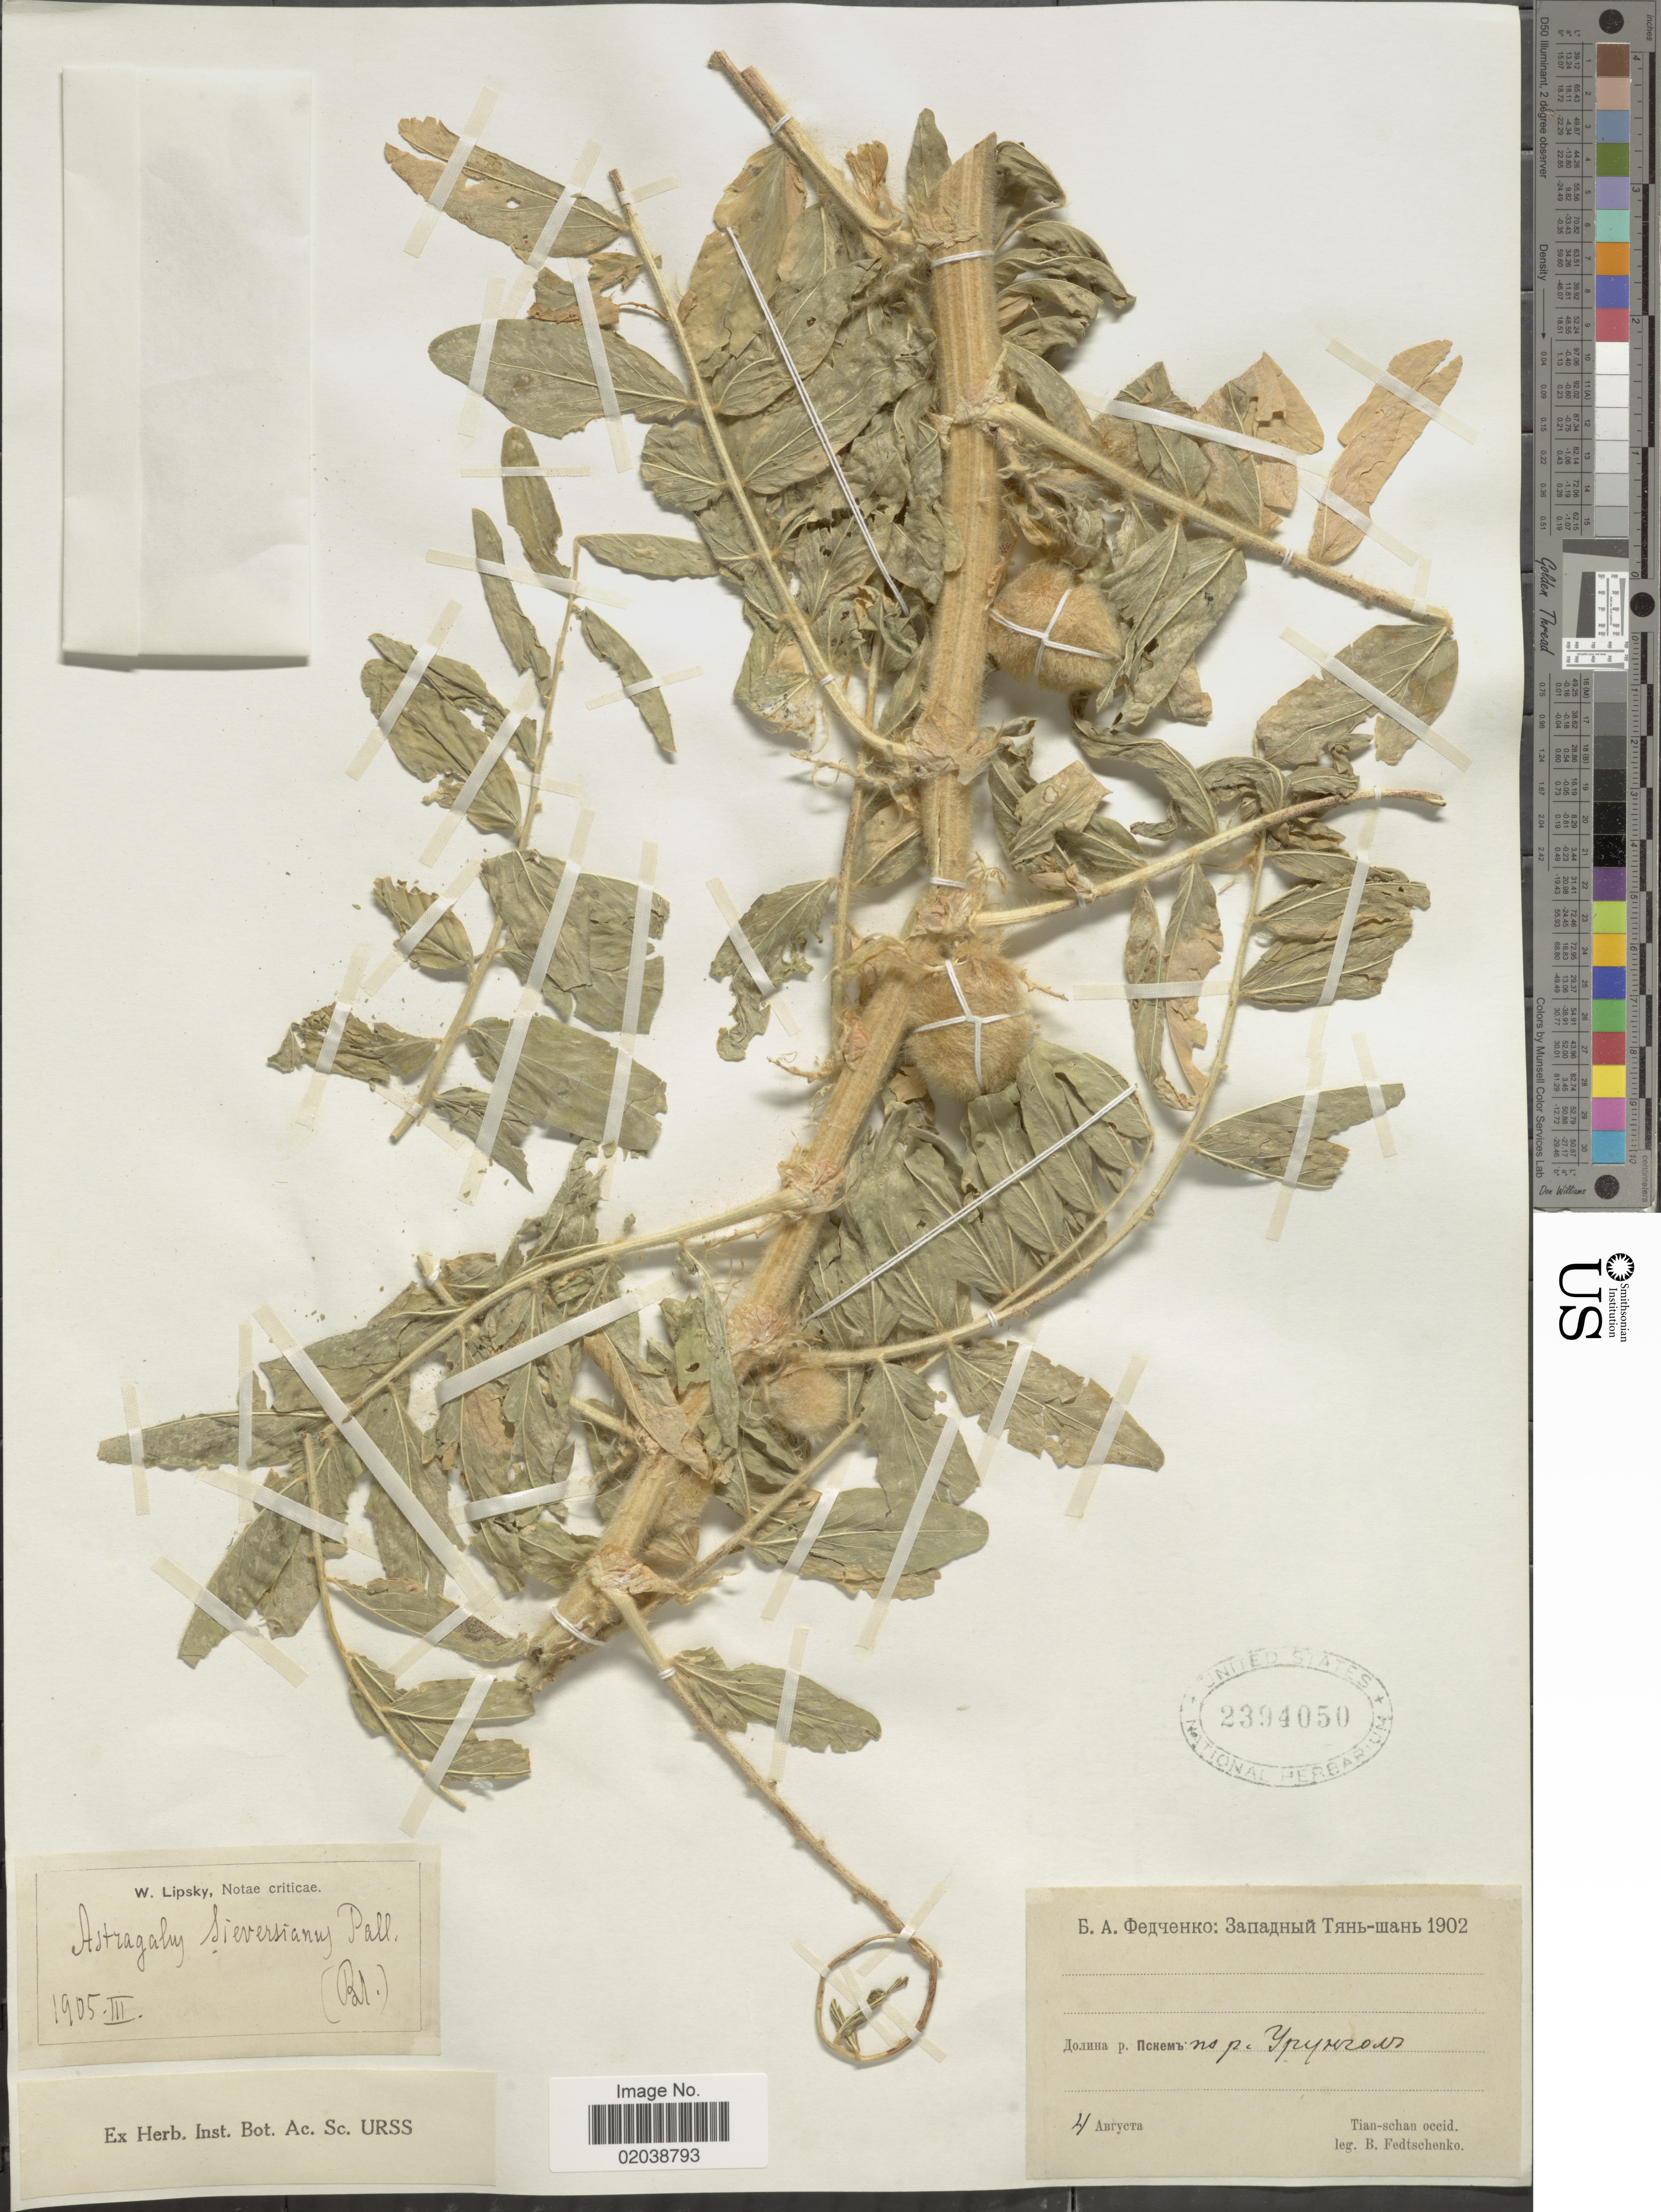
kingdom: Plantae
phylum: Tracheophyta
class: Magnoliopsida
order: Fabales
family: Fabaceae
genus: Astragalus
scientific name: Astragalus sieversianus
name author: Pall.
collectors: B. Fedtschenko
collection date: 1902-08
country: Uzbekistan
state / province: Toshkent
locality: Valley of Pskem river, river Urungol.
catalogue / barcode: US 2394050